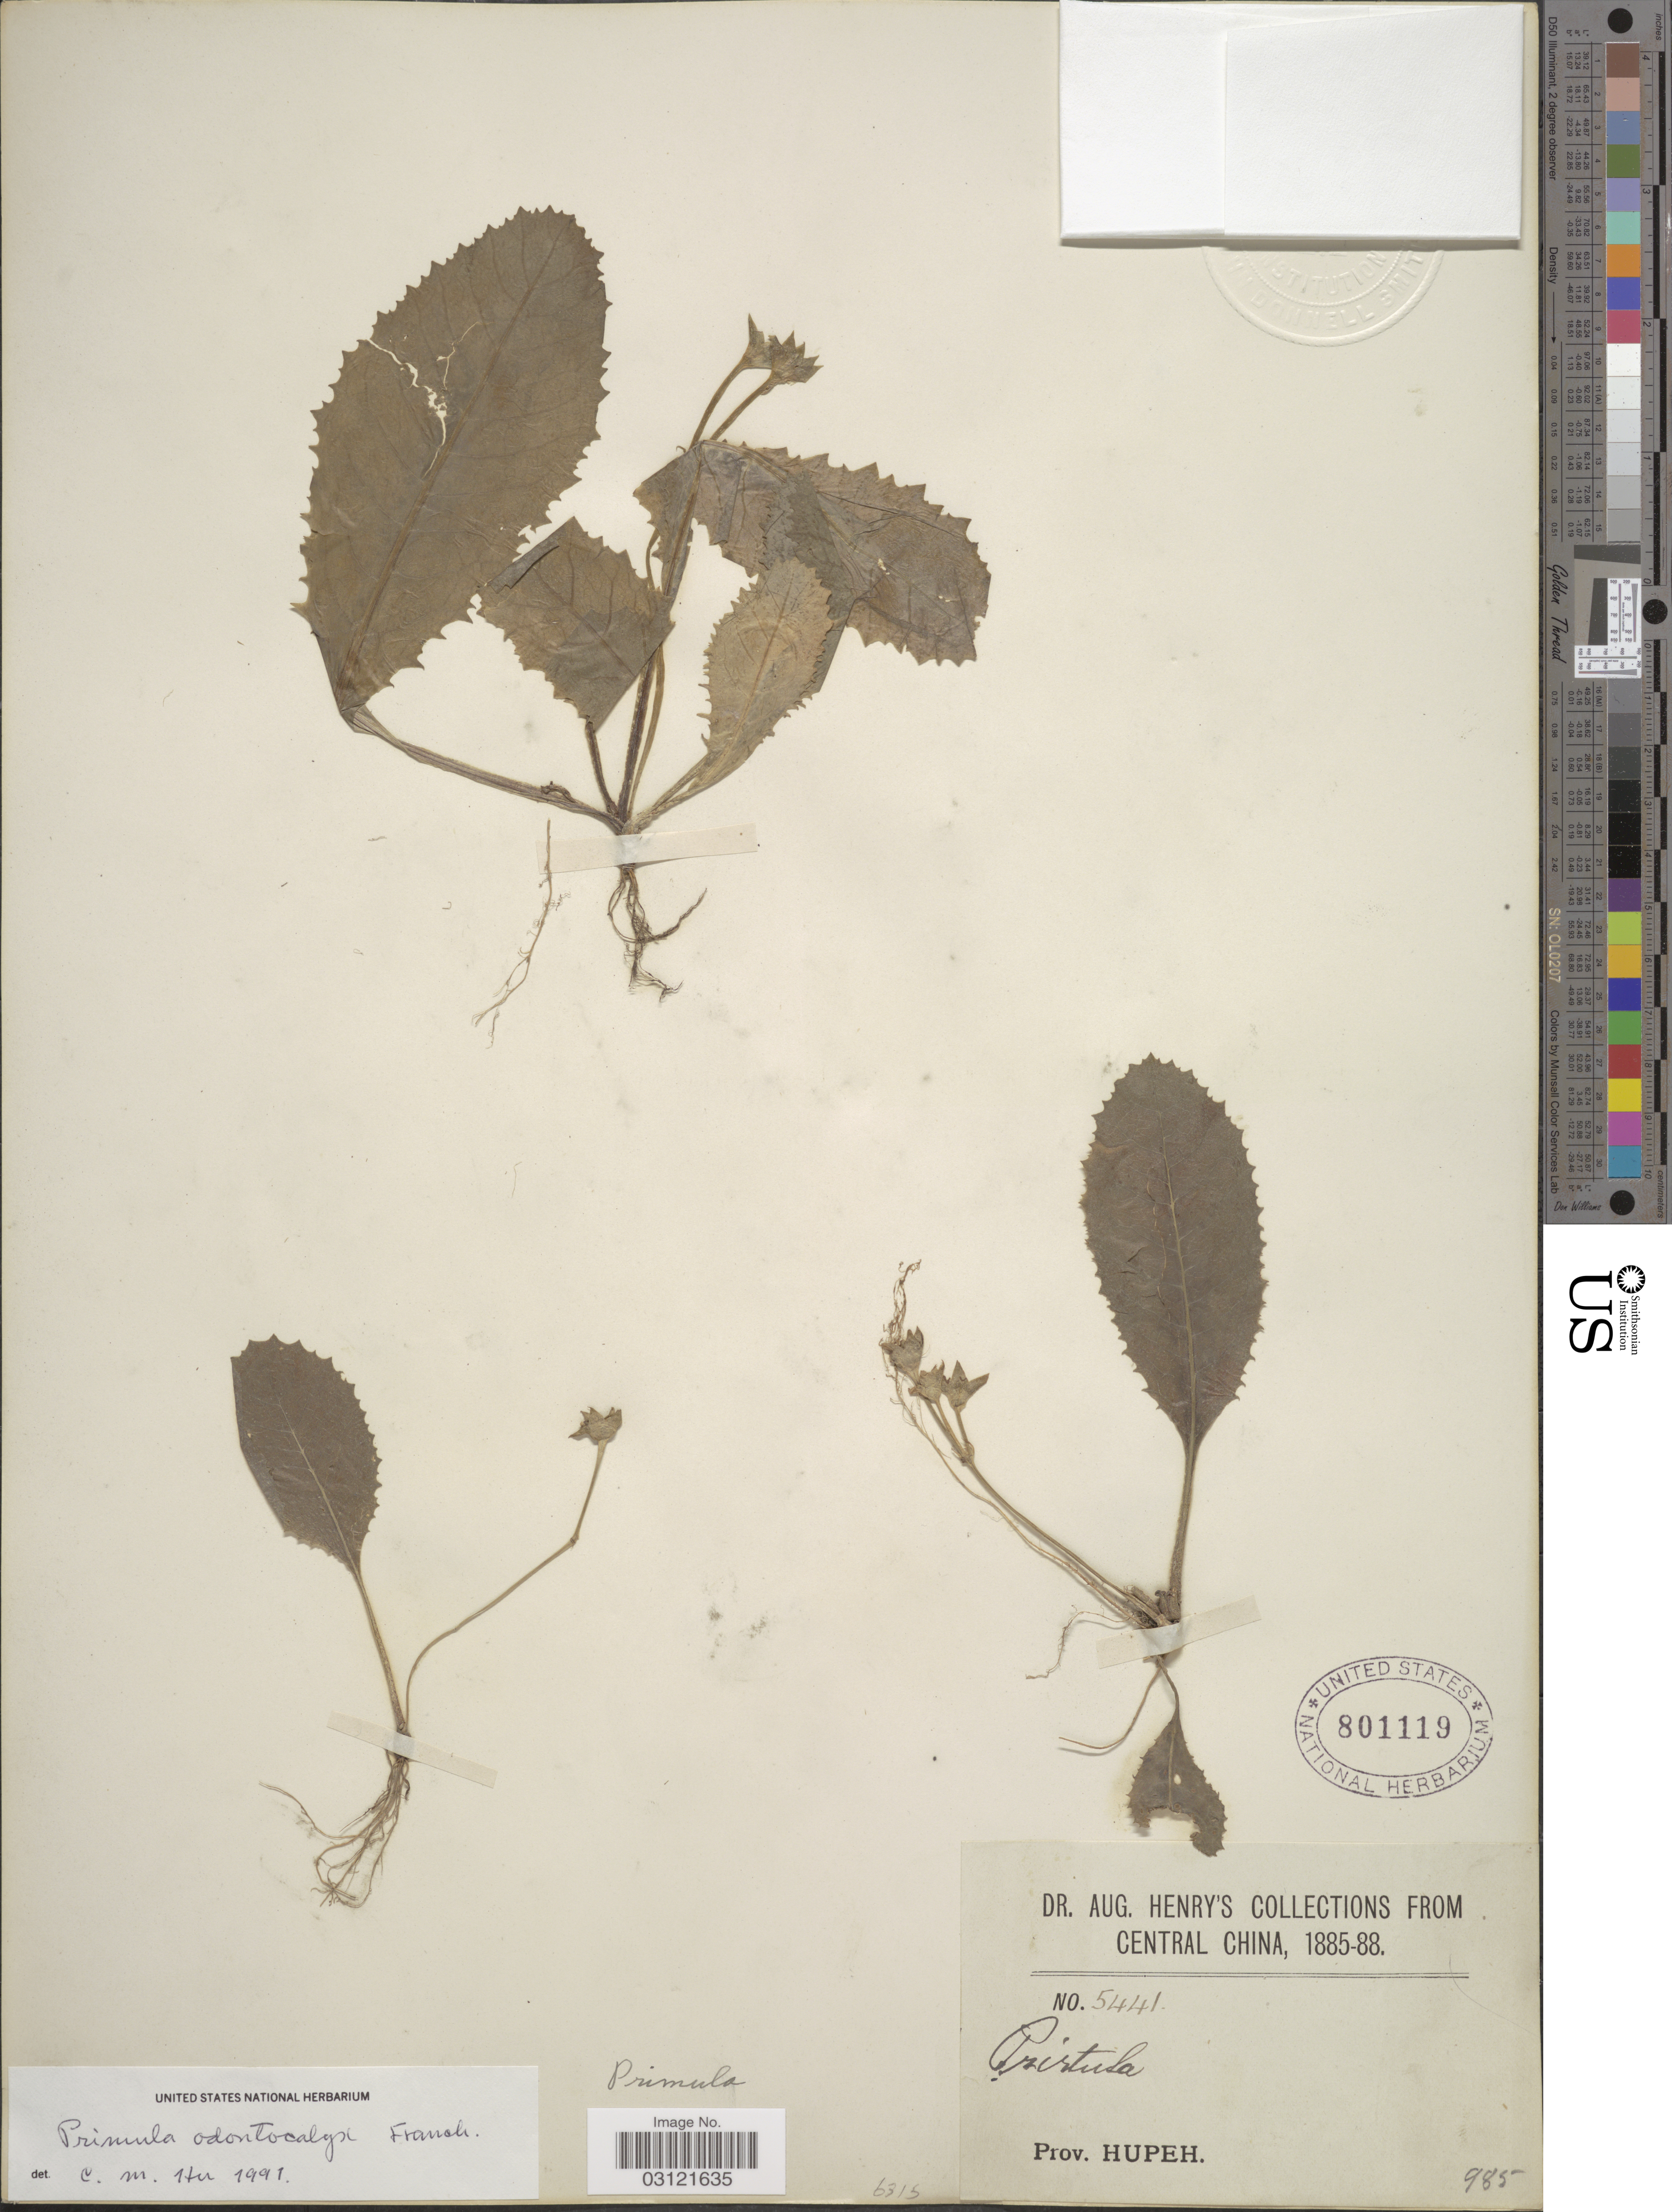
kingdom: Plantae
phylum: Tracheophyta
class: Magnoliopsida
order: Ericales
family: Primulaceae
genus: Primula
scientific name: Primula odontocalyx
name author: (Franch.) Pax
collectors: A. Henry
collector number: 5441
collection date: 1885/1888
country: China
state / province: Hubei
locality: Central China, Prov. Hupeh.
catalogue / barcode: US 801119